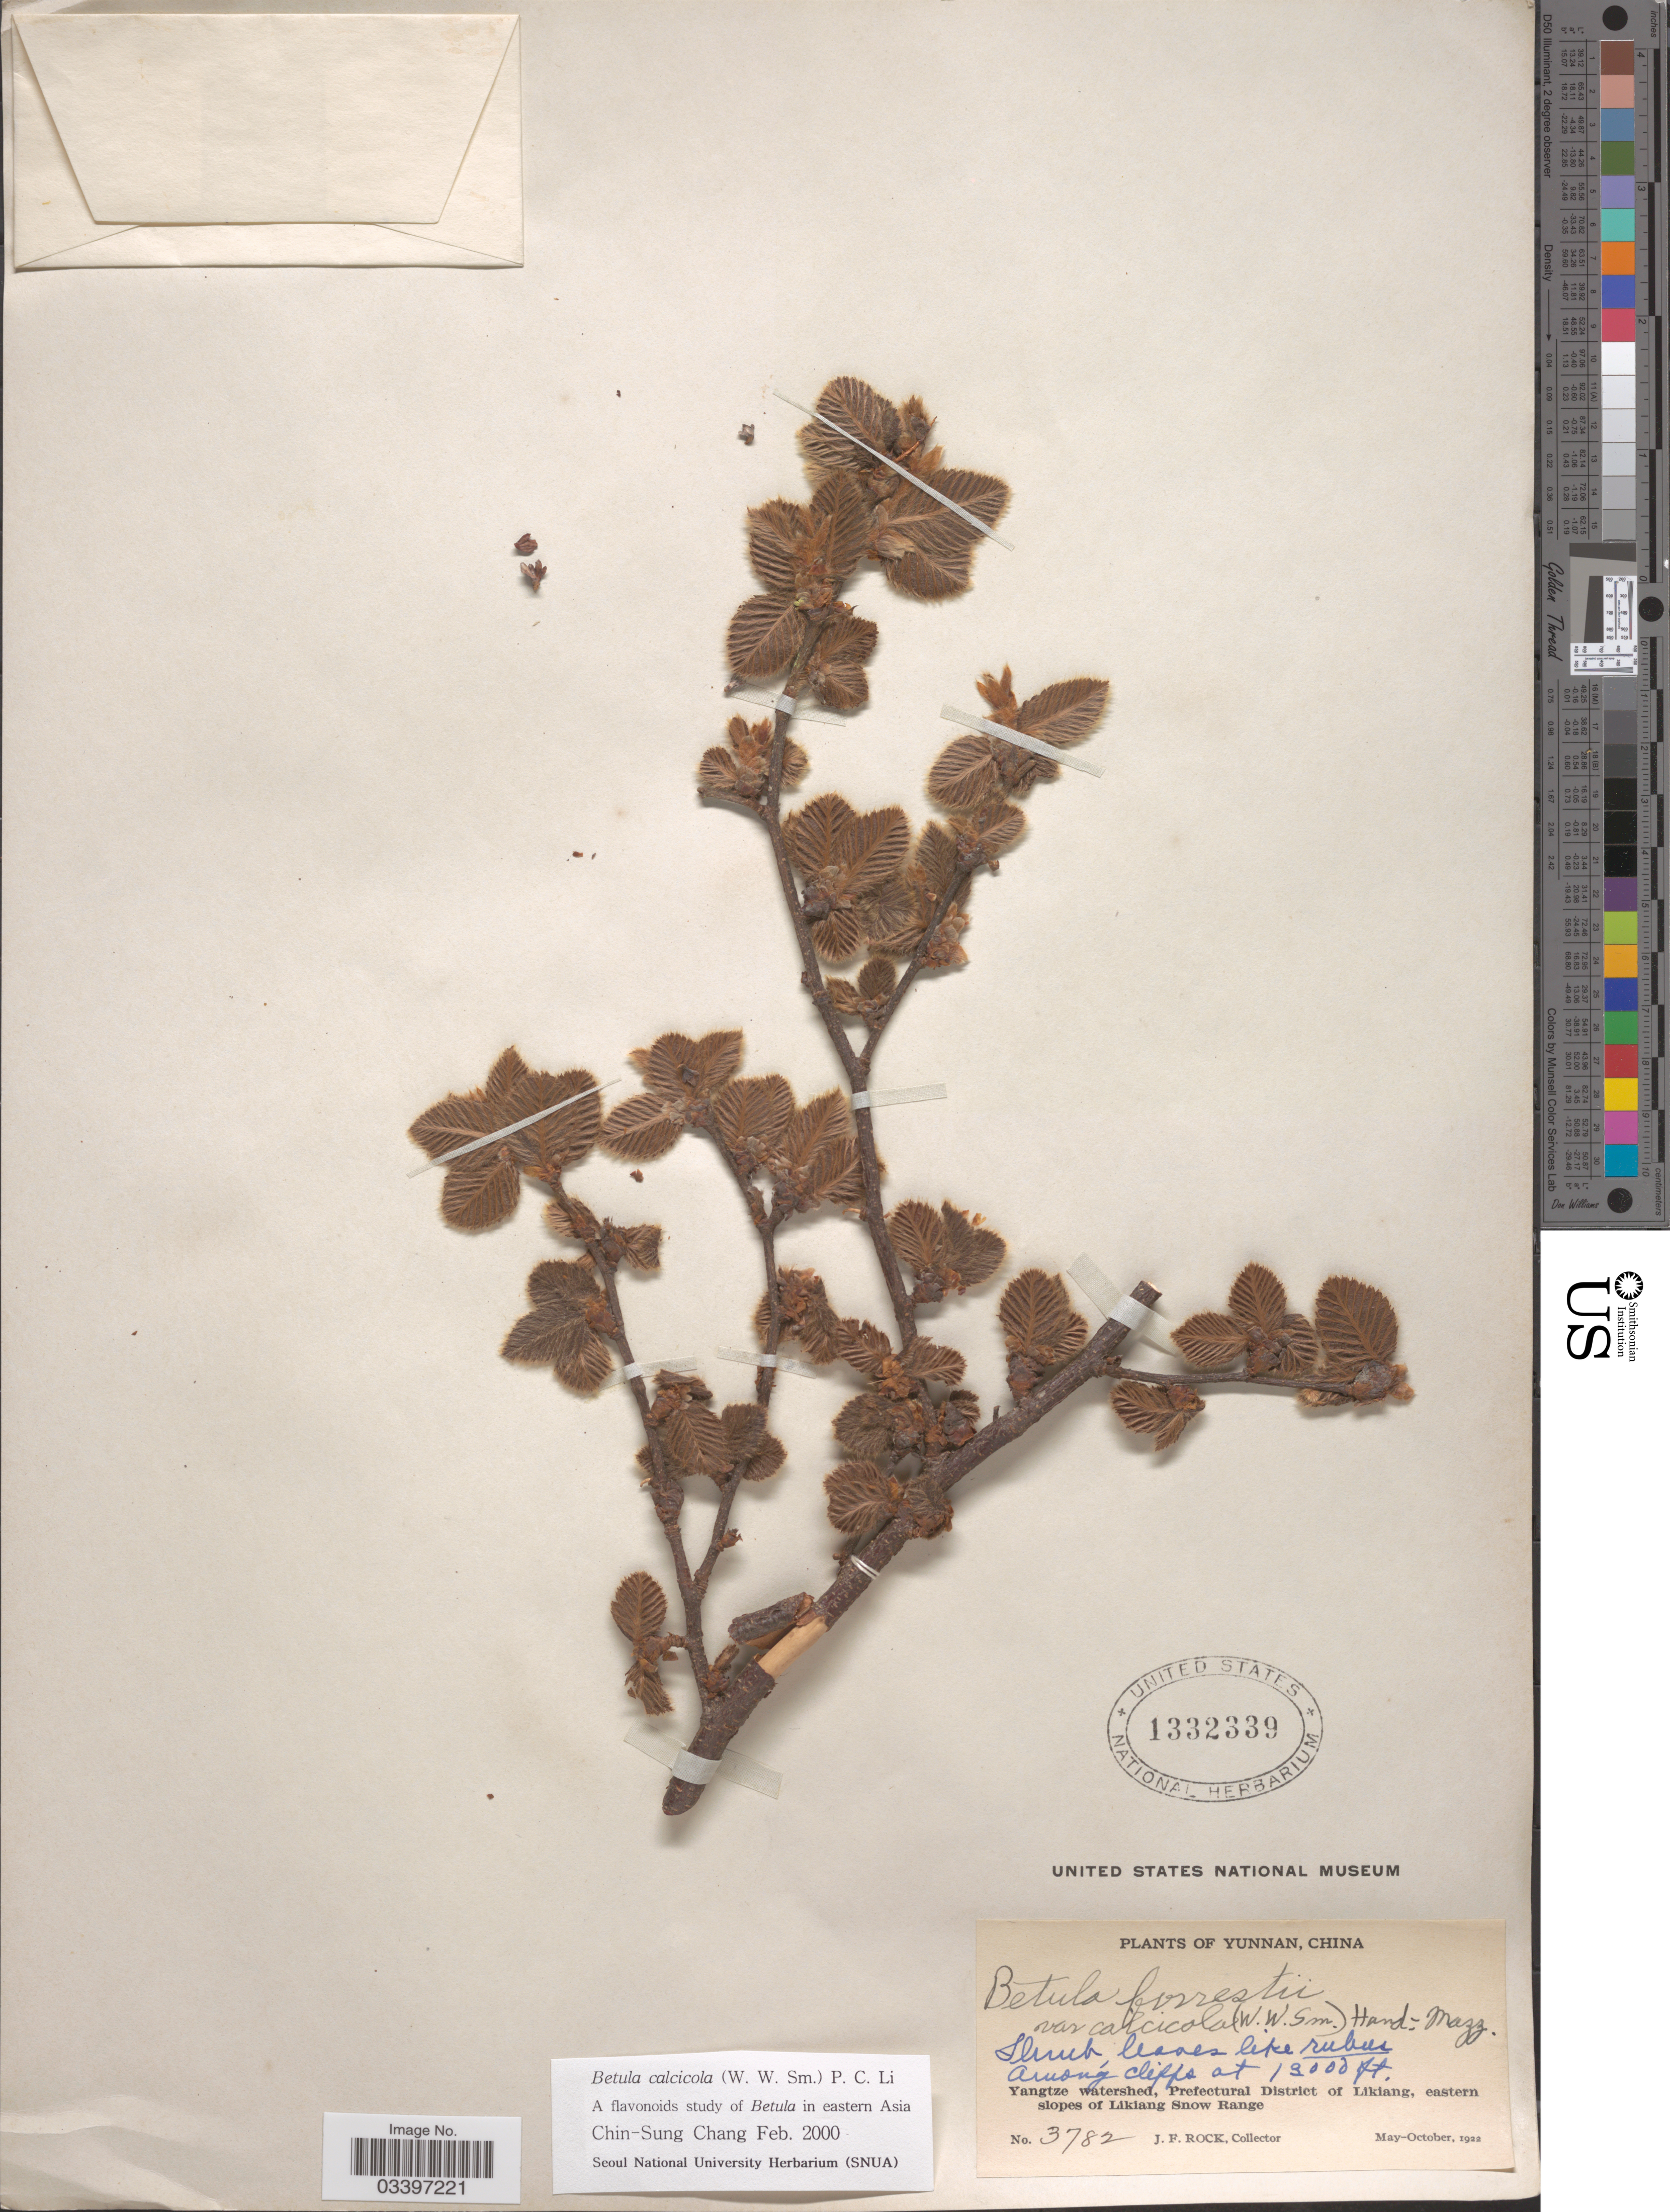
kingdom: Plantae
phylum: Tracheophyta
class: Magnoliopsida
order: Fagales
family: Betulaceae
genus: Betula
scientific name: Betula calcicola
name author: (W.W. Sm.) P.C. Li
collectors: J. Rock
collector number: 3782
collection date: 1922-05/1922-10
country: China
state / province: Yunnan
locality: Yangtze watershed, Prefectural District of Likiang, eastern slopes of Likiang Snow Range.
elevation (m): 3962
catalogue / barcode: US 1332339